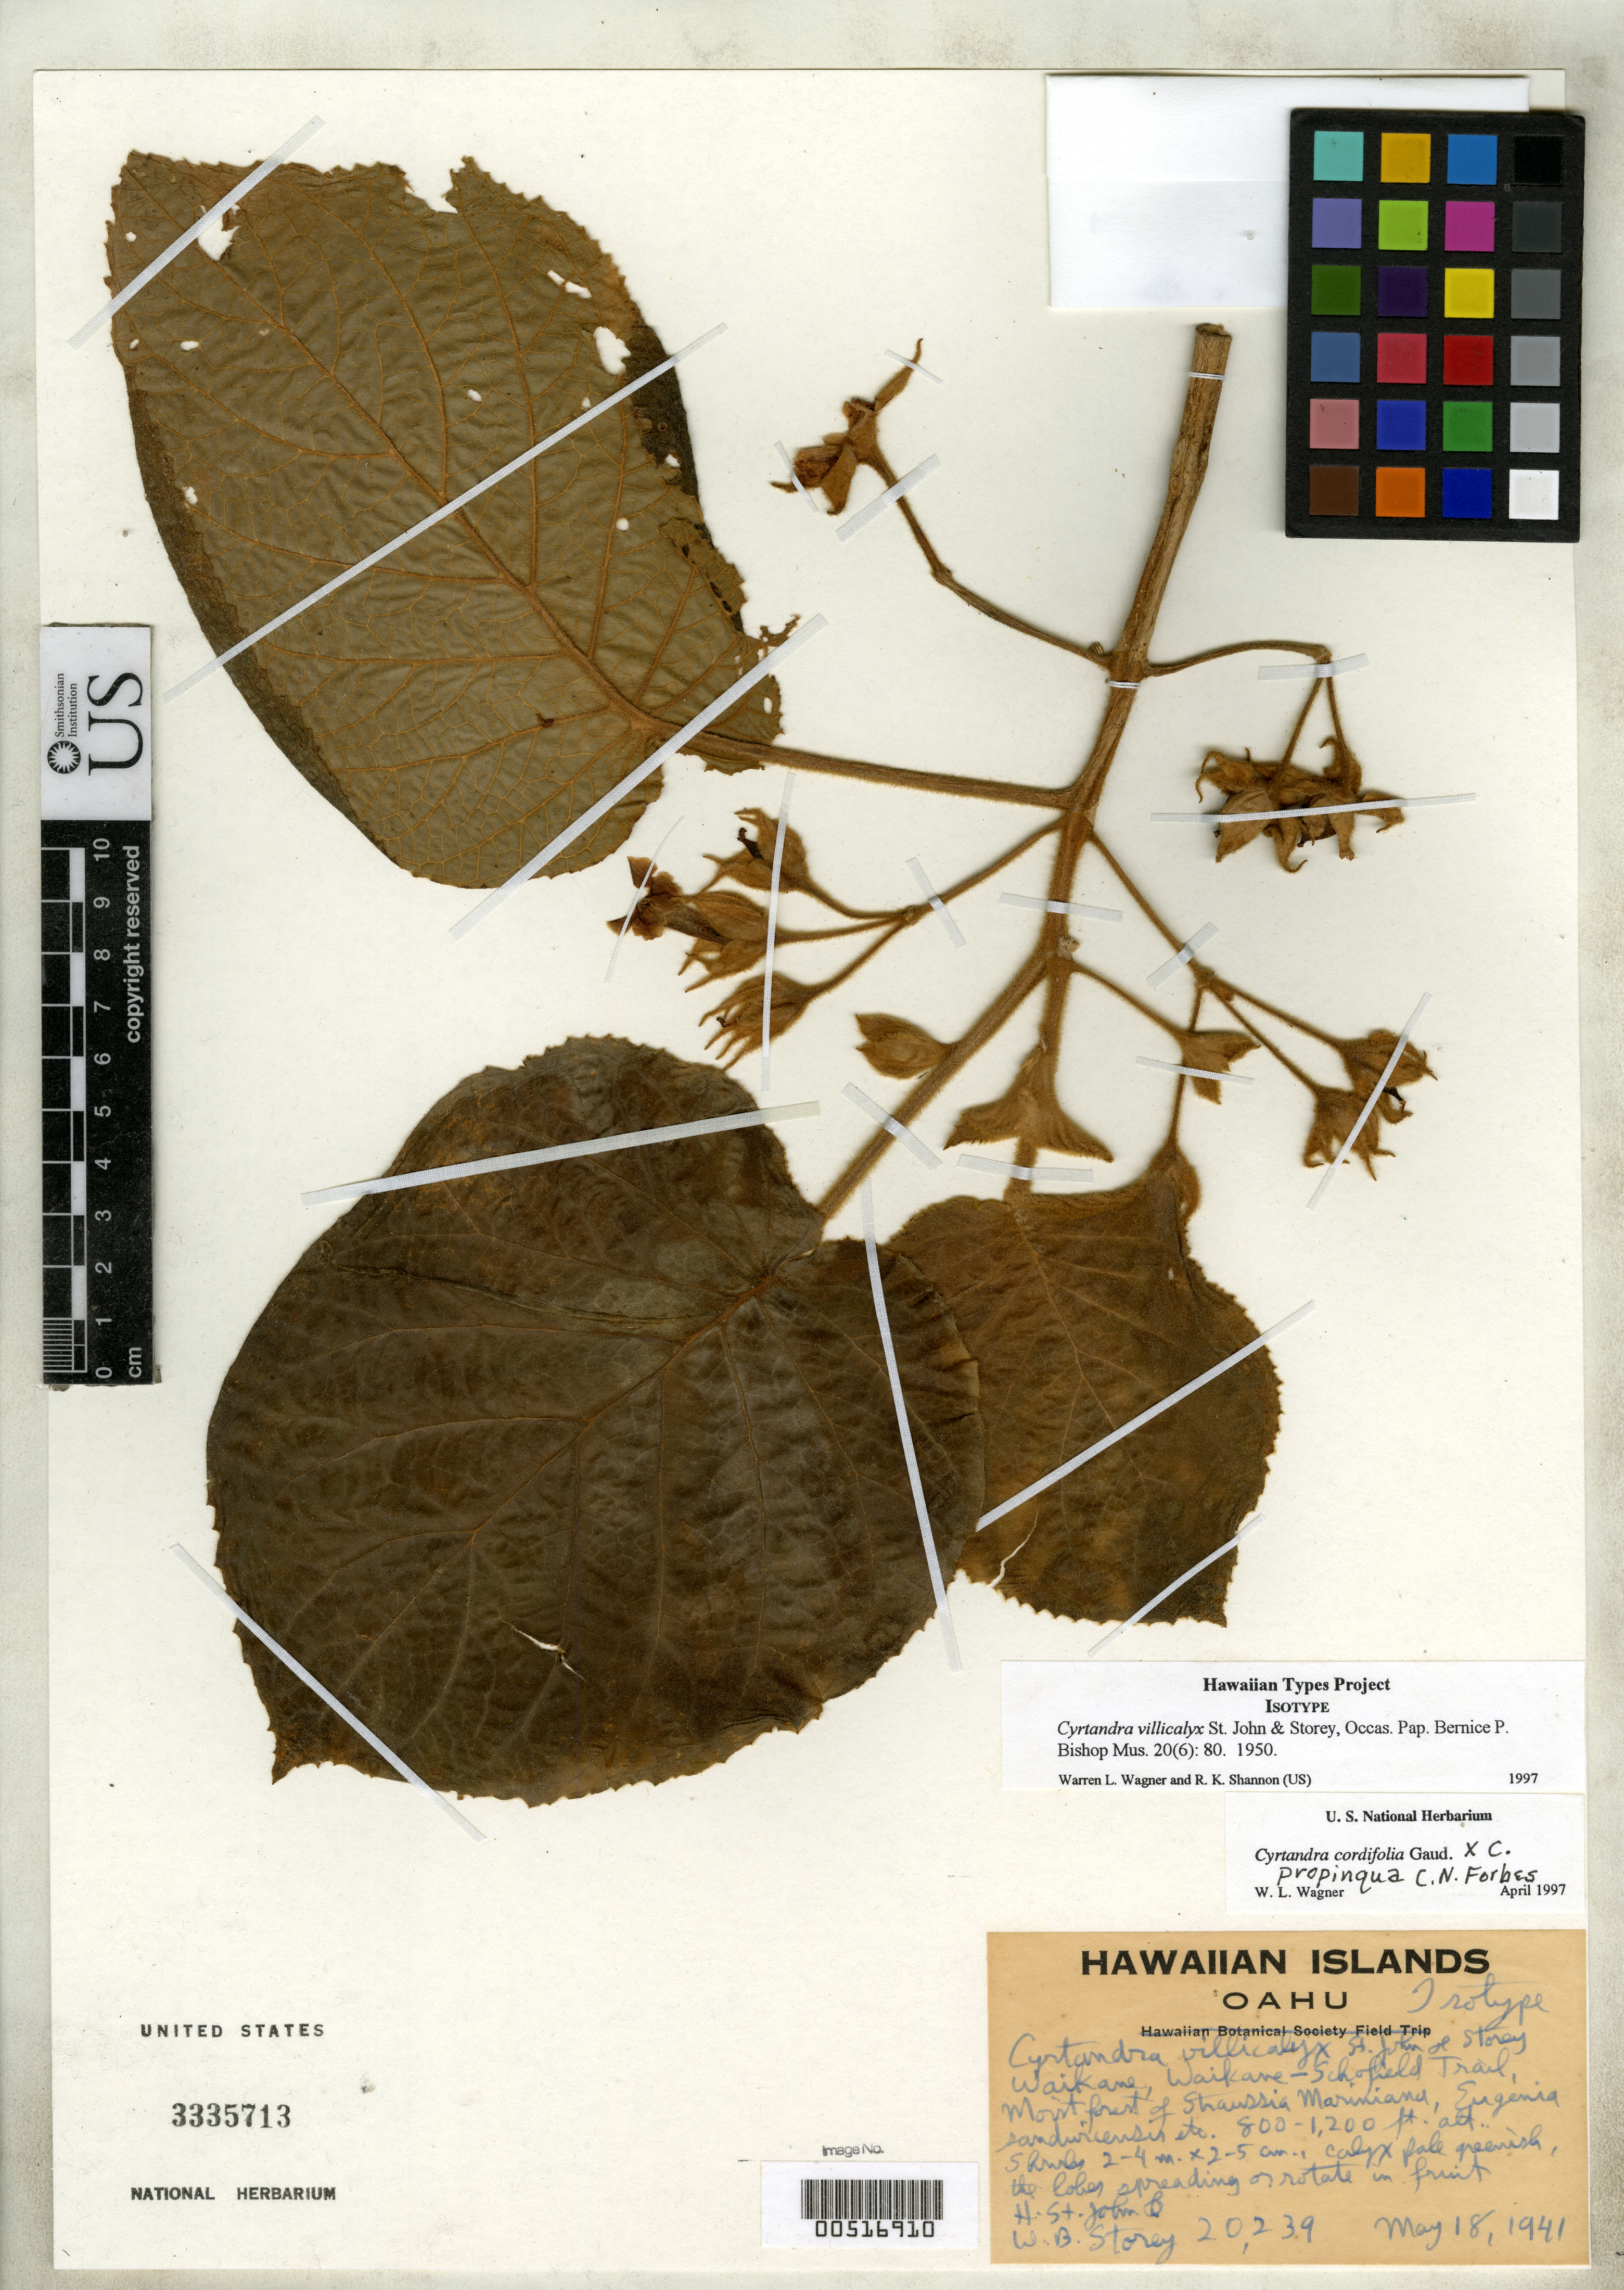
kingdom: Plantae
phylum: Tracheophyta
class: Magnoliopsida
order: Lamiales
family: Gesneriaceae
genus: Cyrtandra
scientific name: Cyrtandra villicalyx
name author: H. St. John & Storey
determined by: Wagner, W. L., (BOT), Smithsonian Institution - National Museum of Natural History (UNITED STATES)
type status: Isotype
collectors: W. Storey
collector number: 20239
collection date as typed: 18 May 1941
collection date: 1941-05-18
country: United States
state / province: Hawaii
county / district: Honolulu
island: Oahu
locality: Waikane, Waikane-Schofield Trail.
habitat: Moist forest.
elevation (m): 244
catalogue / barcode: US 3335713